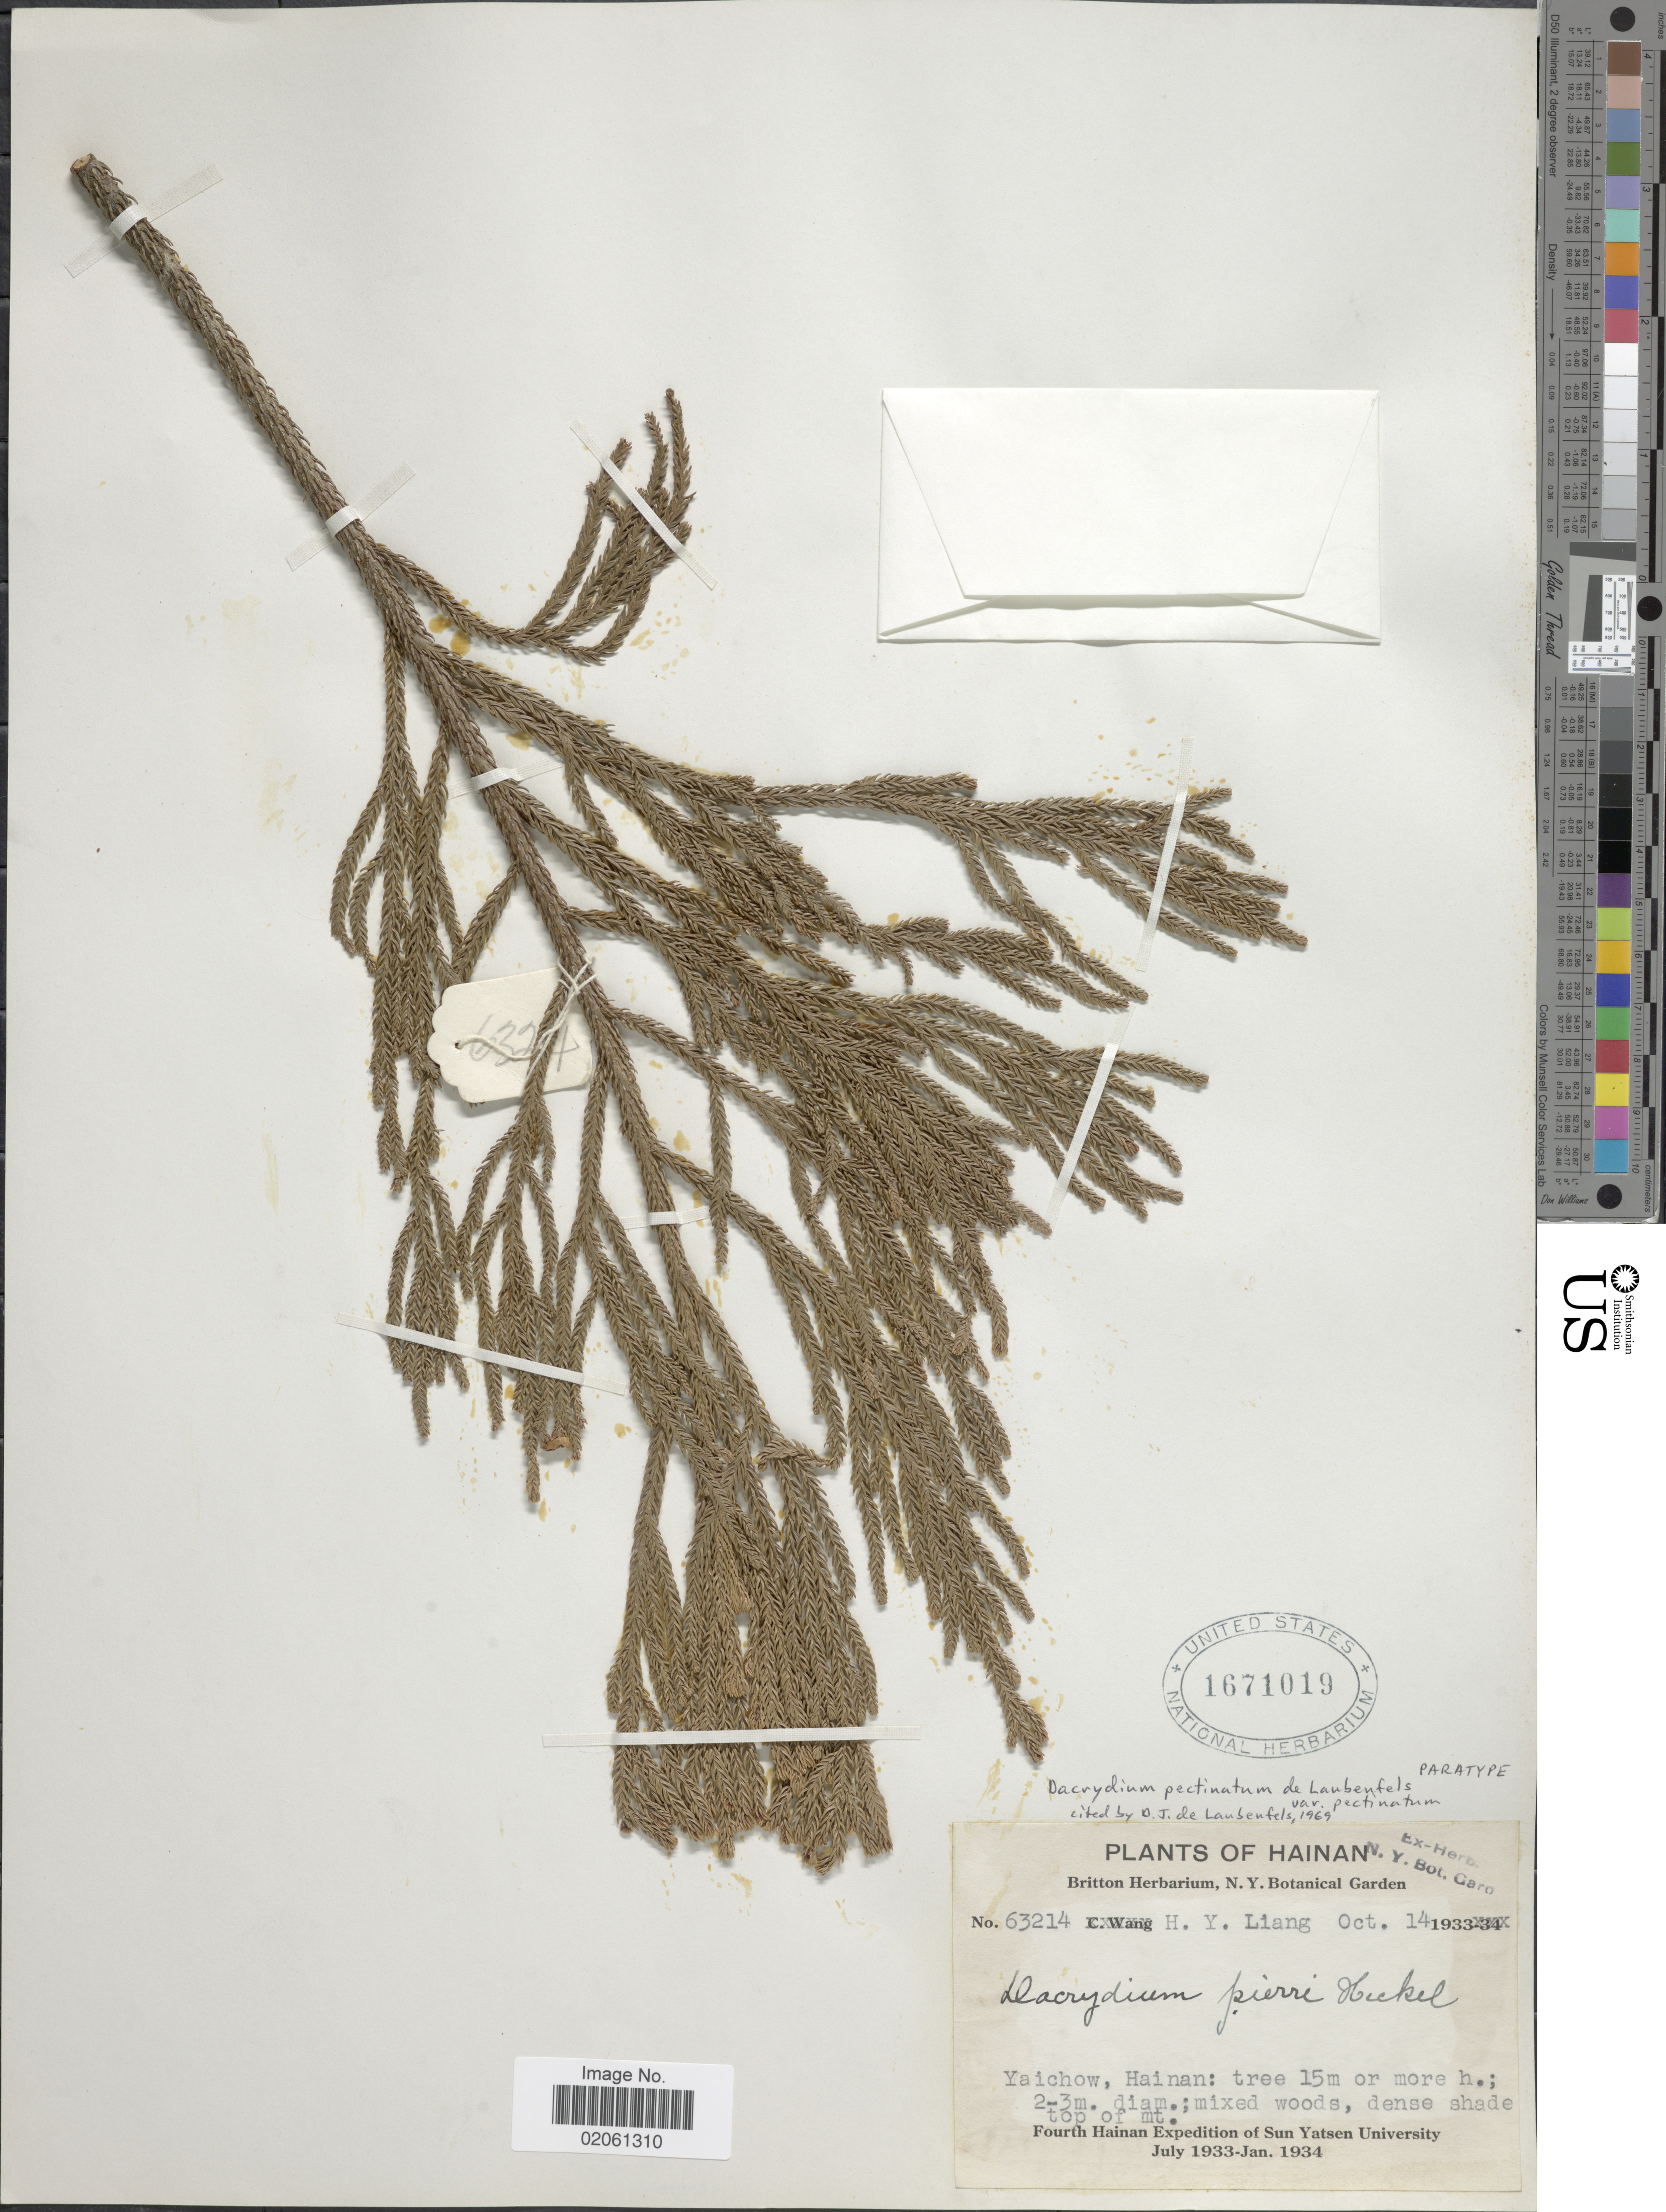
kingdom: Plantae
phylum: Tracheophyta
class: Pinopsida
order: Pinales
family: Podocarpaceae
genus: Dacrydium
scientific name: Dacrydium pectinatum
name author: de Laub.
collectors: H. Y. Liang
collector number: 63214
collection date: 1933-10-14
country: China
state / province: Hainan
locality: Yaichow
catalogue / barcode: US 1671019